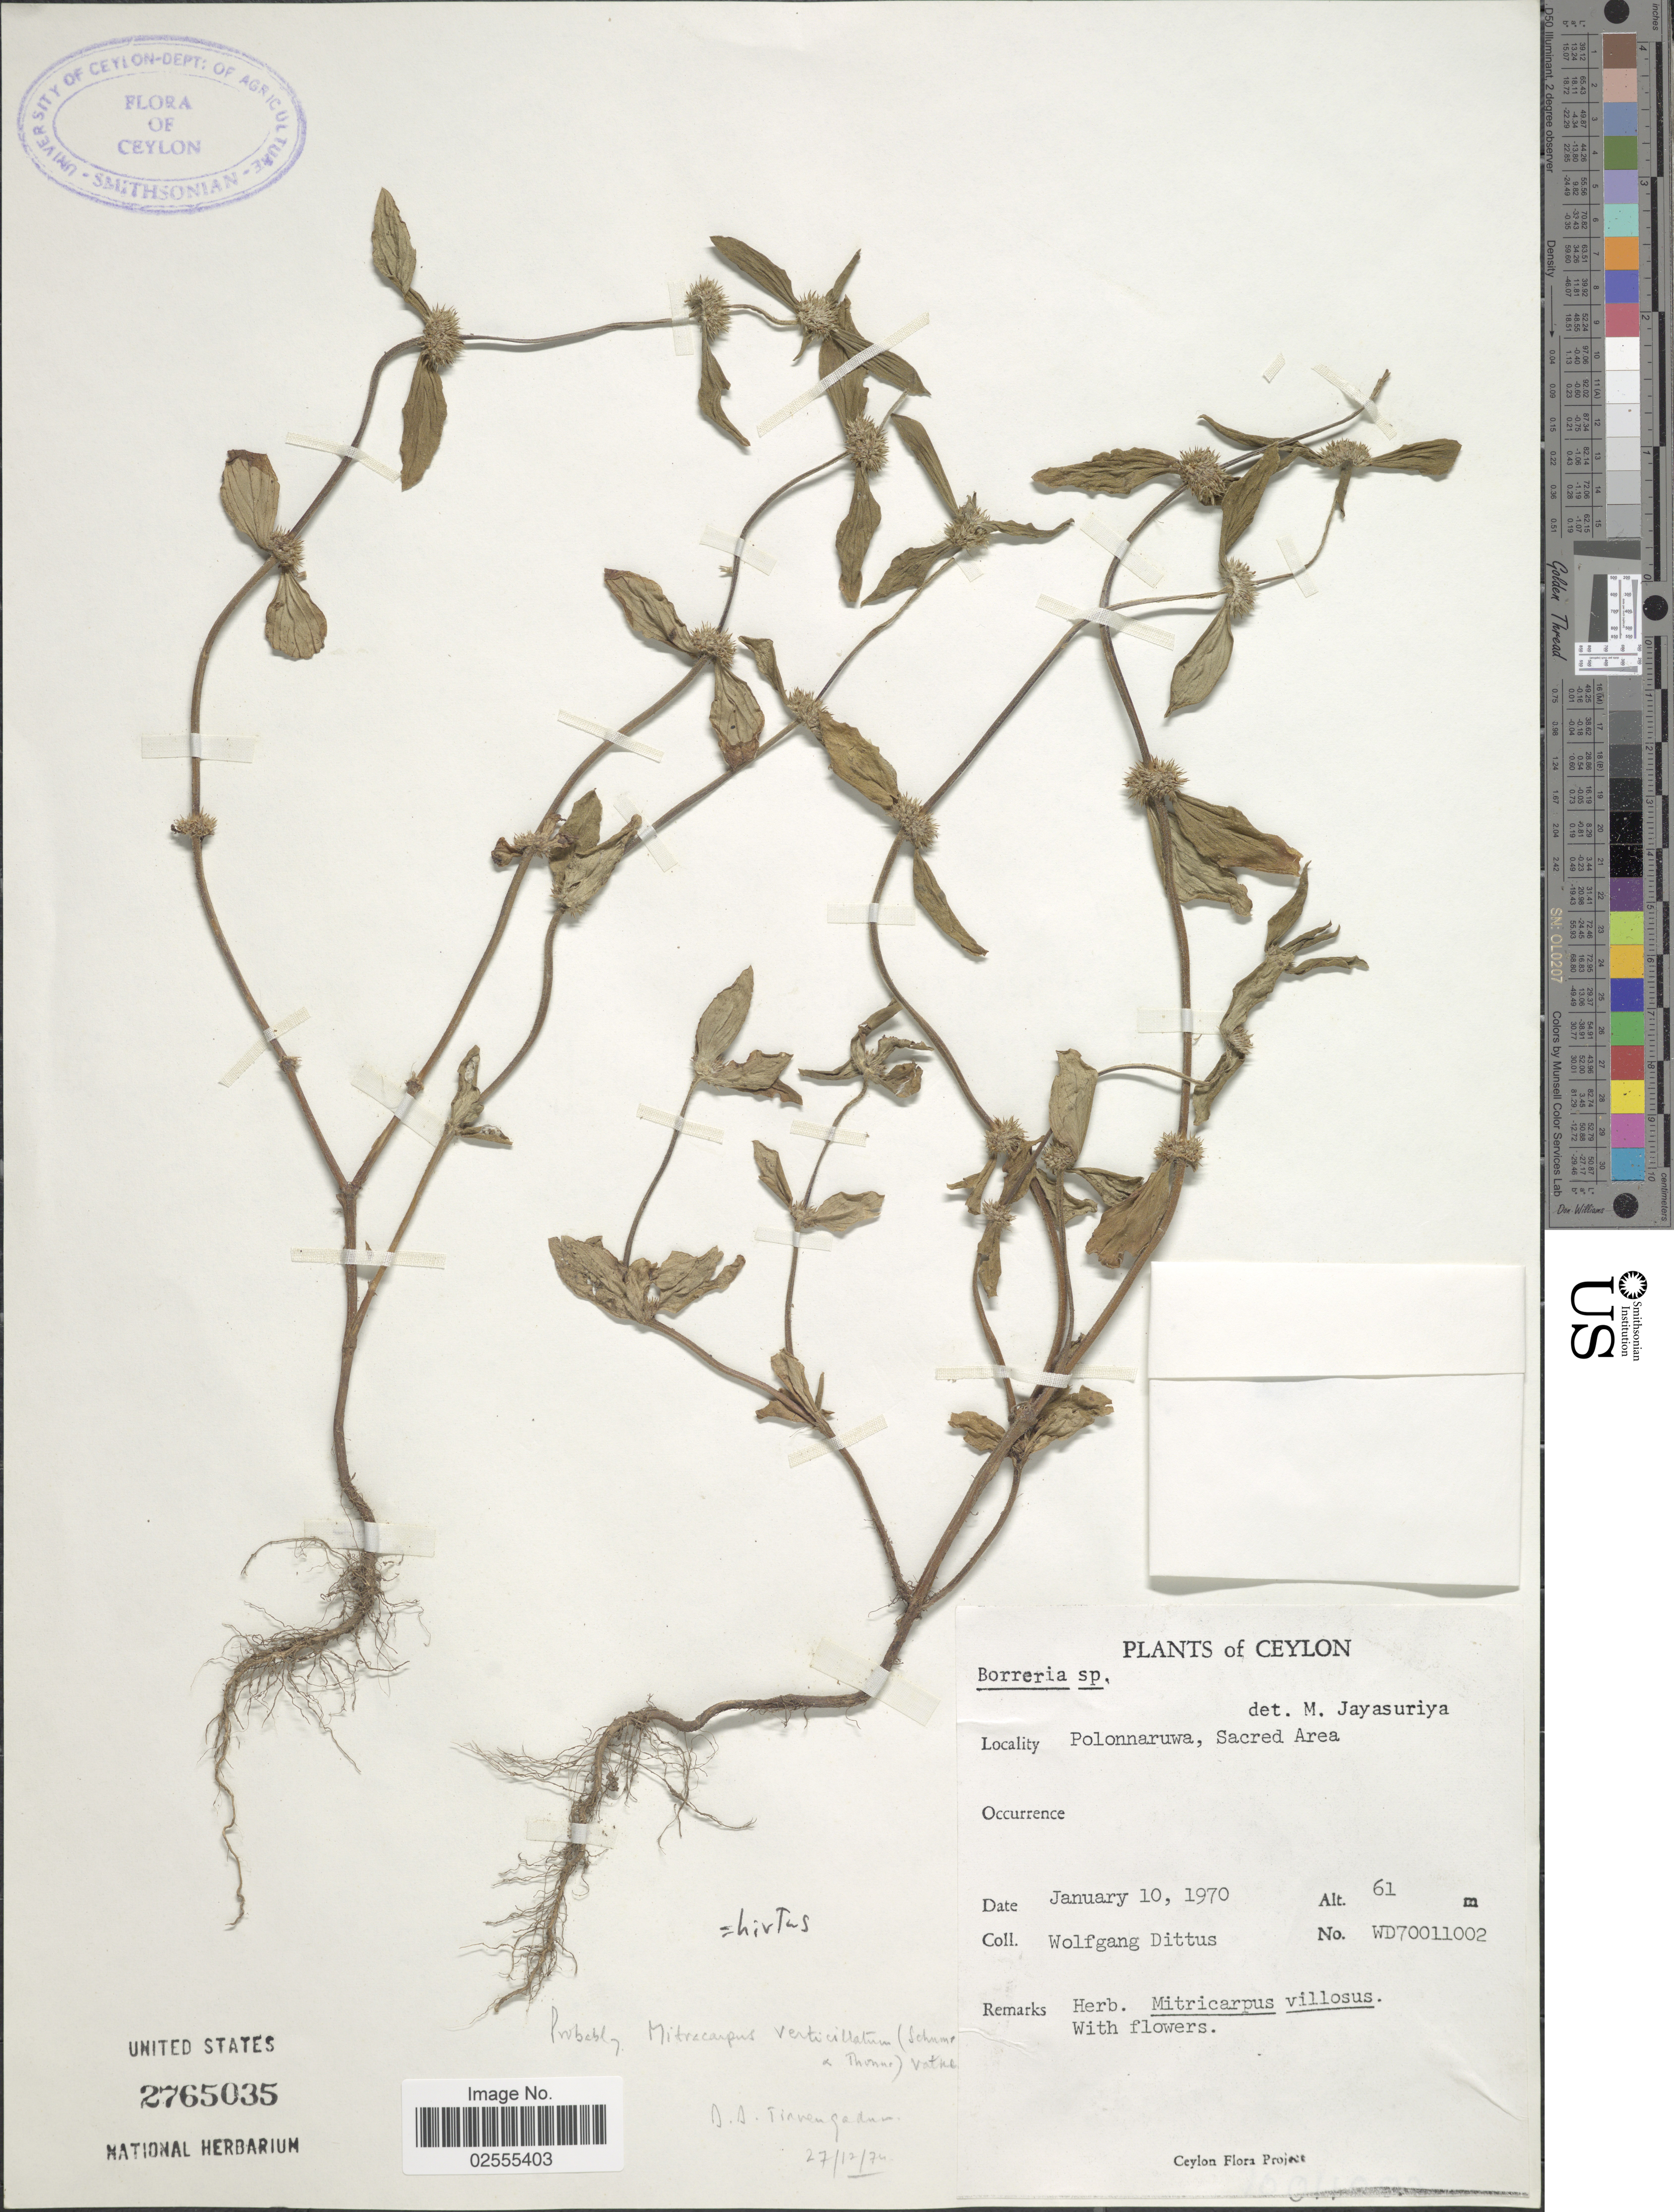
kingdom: Plantae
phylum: Tracheophyta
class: Magnoliopsida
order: Gentianales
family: Rubiaceae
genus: Mitracarpus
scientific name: Mitracarpus hirtus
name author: (L.) DC.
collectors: W. Dittus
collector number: WD70011002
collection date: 1970-01-10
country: Sri Lanka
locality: Ceylon, Polonnaruwa, Sacred Area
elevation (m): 61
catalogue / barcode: US 2765035